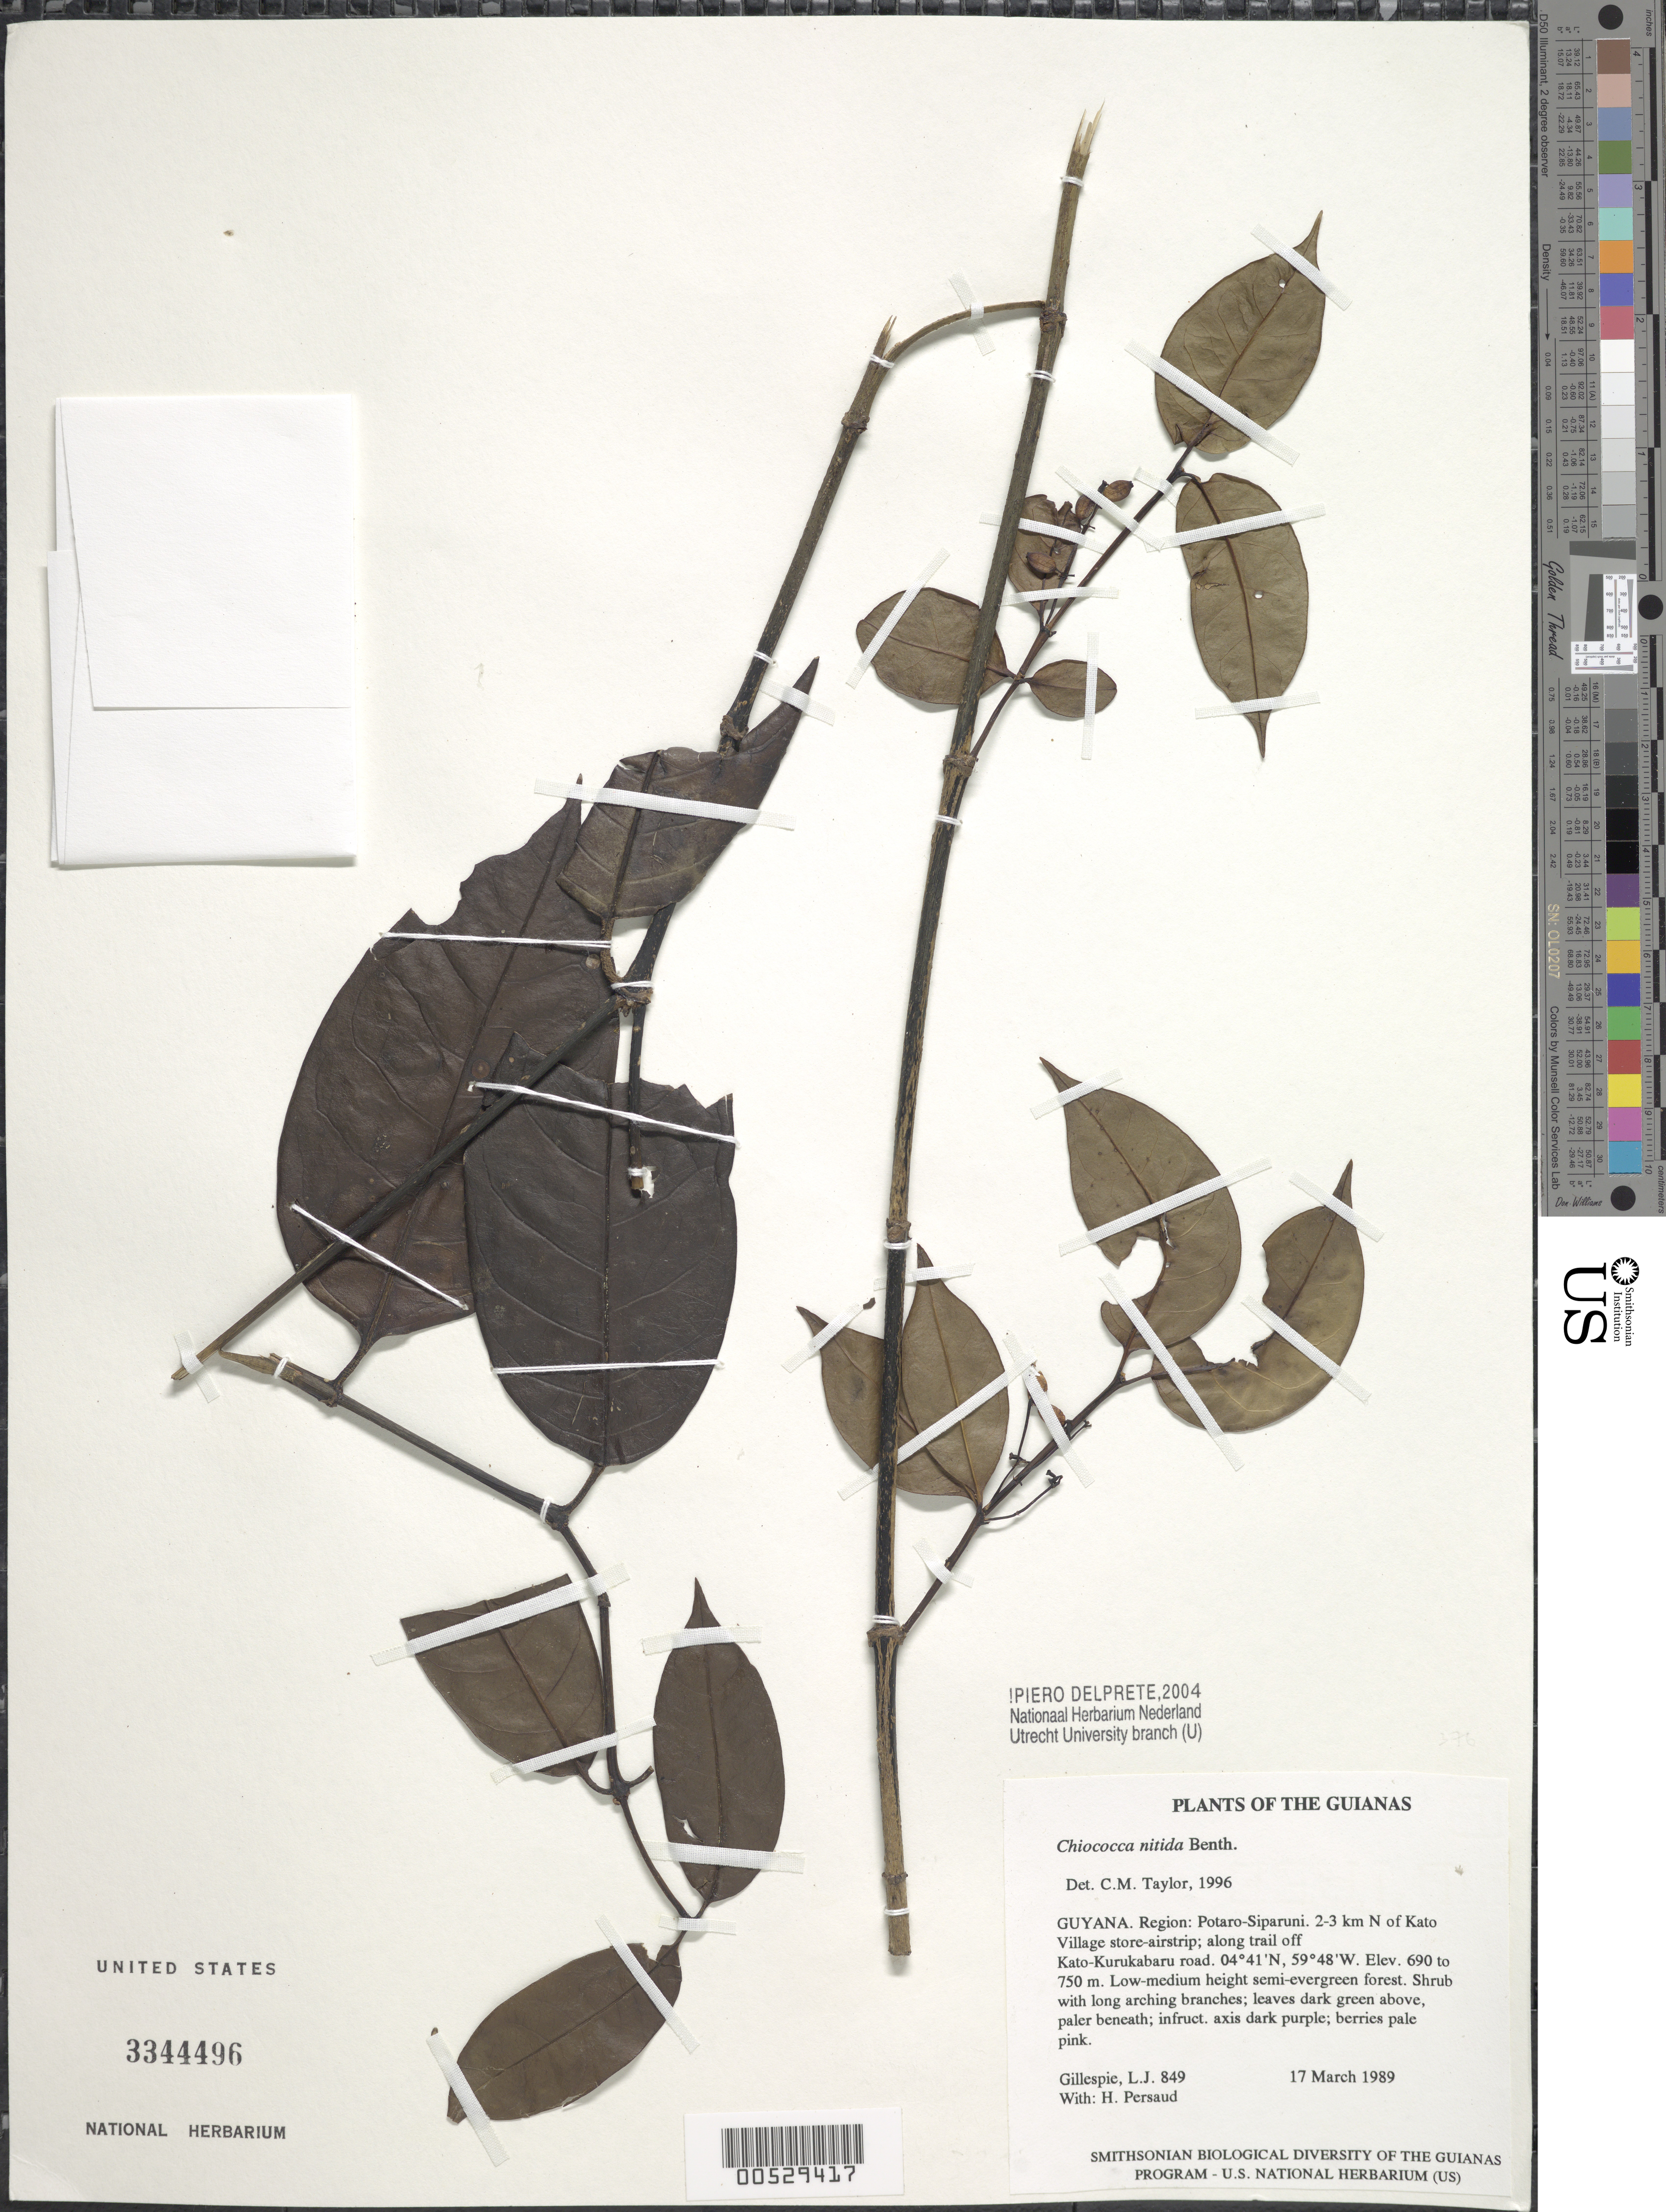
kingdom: Plantae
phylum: Tracheophyta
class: Magnoliopsida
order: Gentianales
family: Rubiaceae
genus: Chiococca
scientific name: Chiococca nitida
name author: Benth.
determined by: Delprete, P. G., Herb. de Guyane Cay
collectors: L. J. Gillespie & H. Persaud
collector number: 849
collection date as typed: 17 March 1989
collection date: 1989-03-17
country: Guyana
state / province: Potaro-Siparuni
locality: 2-3 km N of Kato Village store-airstrip; off Kato-Kurukabaru road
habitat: Low-medium height semi-evergreen forest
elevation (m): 690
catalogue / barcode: US 3344496